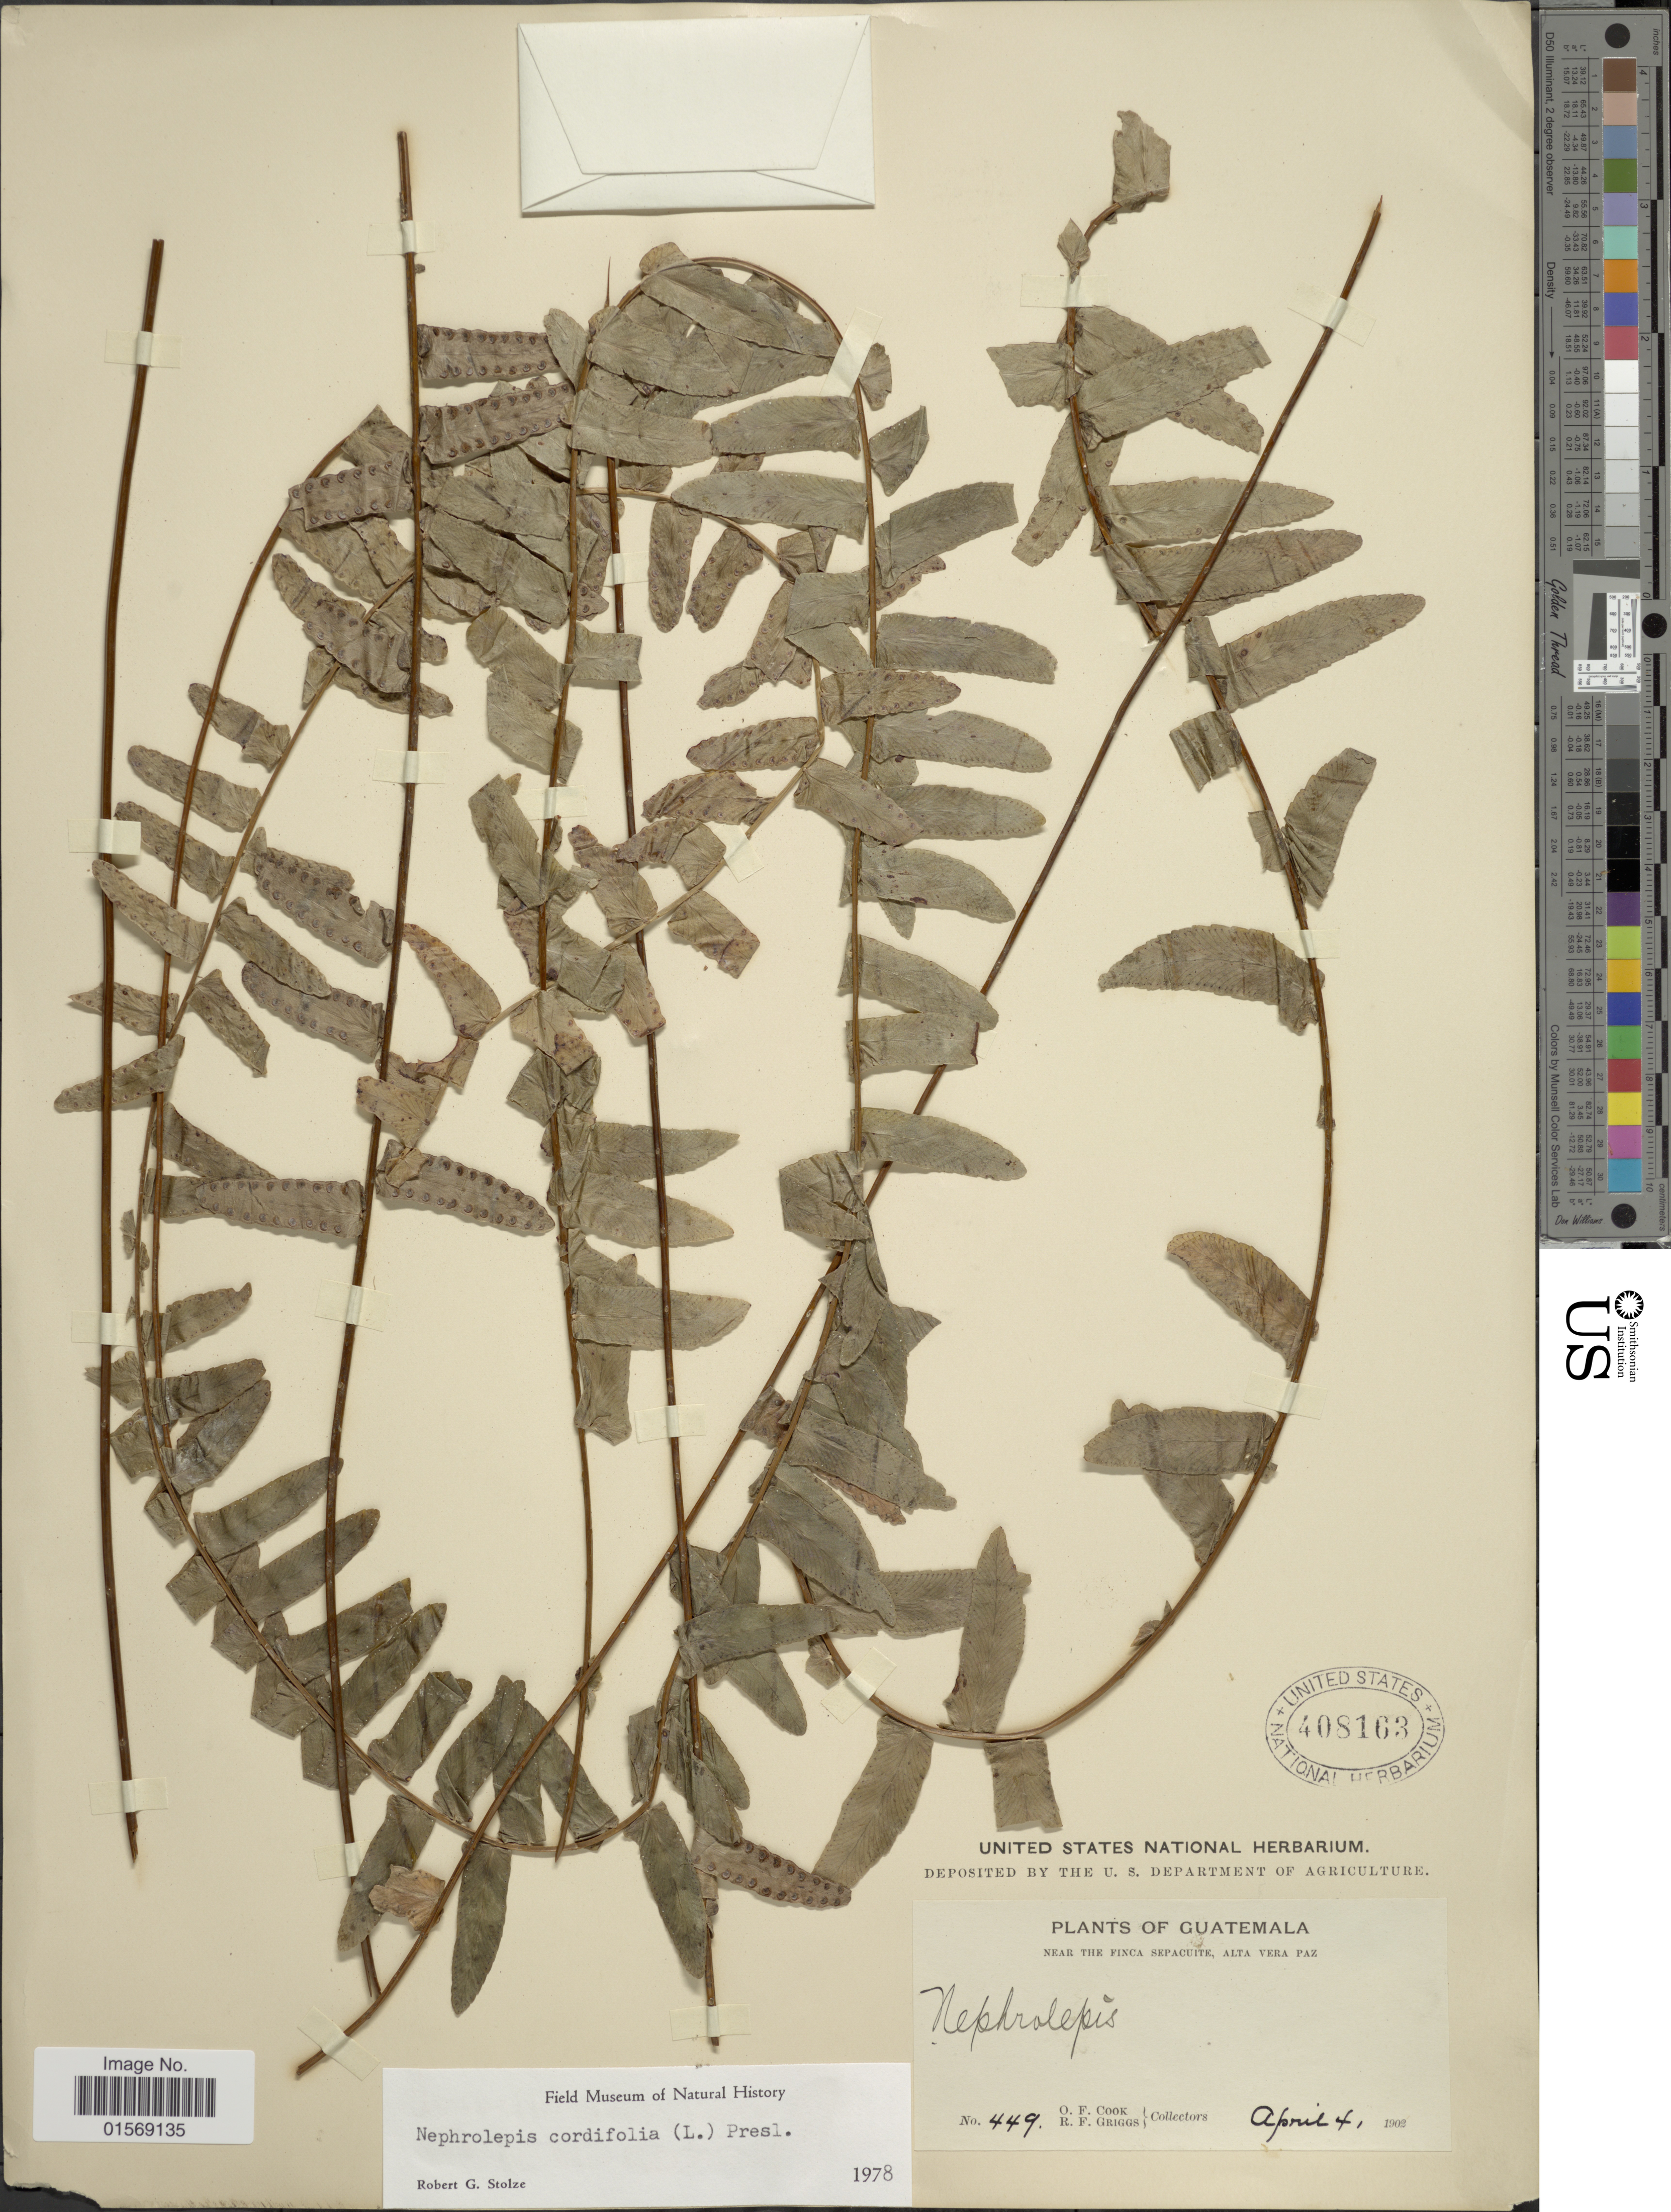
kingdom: Plantae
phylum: Tracheophyta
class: Polypodiopsida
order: Polypodiales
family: Nephrolepidaceae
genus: Nephrolepis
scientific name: Nephrolepis pendula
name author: (Raddi) J. Sm.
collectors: O. F. Cook & R. F. Griggs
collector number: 449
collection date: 1902-04-04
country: Guatemala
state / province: Alta Verapaz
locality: Guatemala, Near the Finca Sepacuite, Alta Verapaz.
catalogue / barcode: US 408163